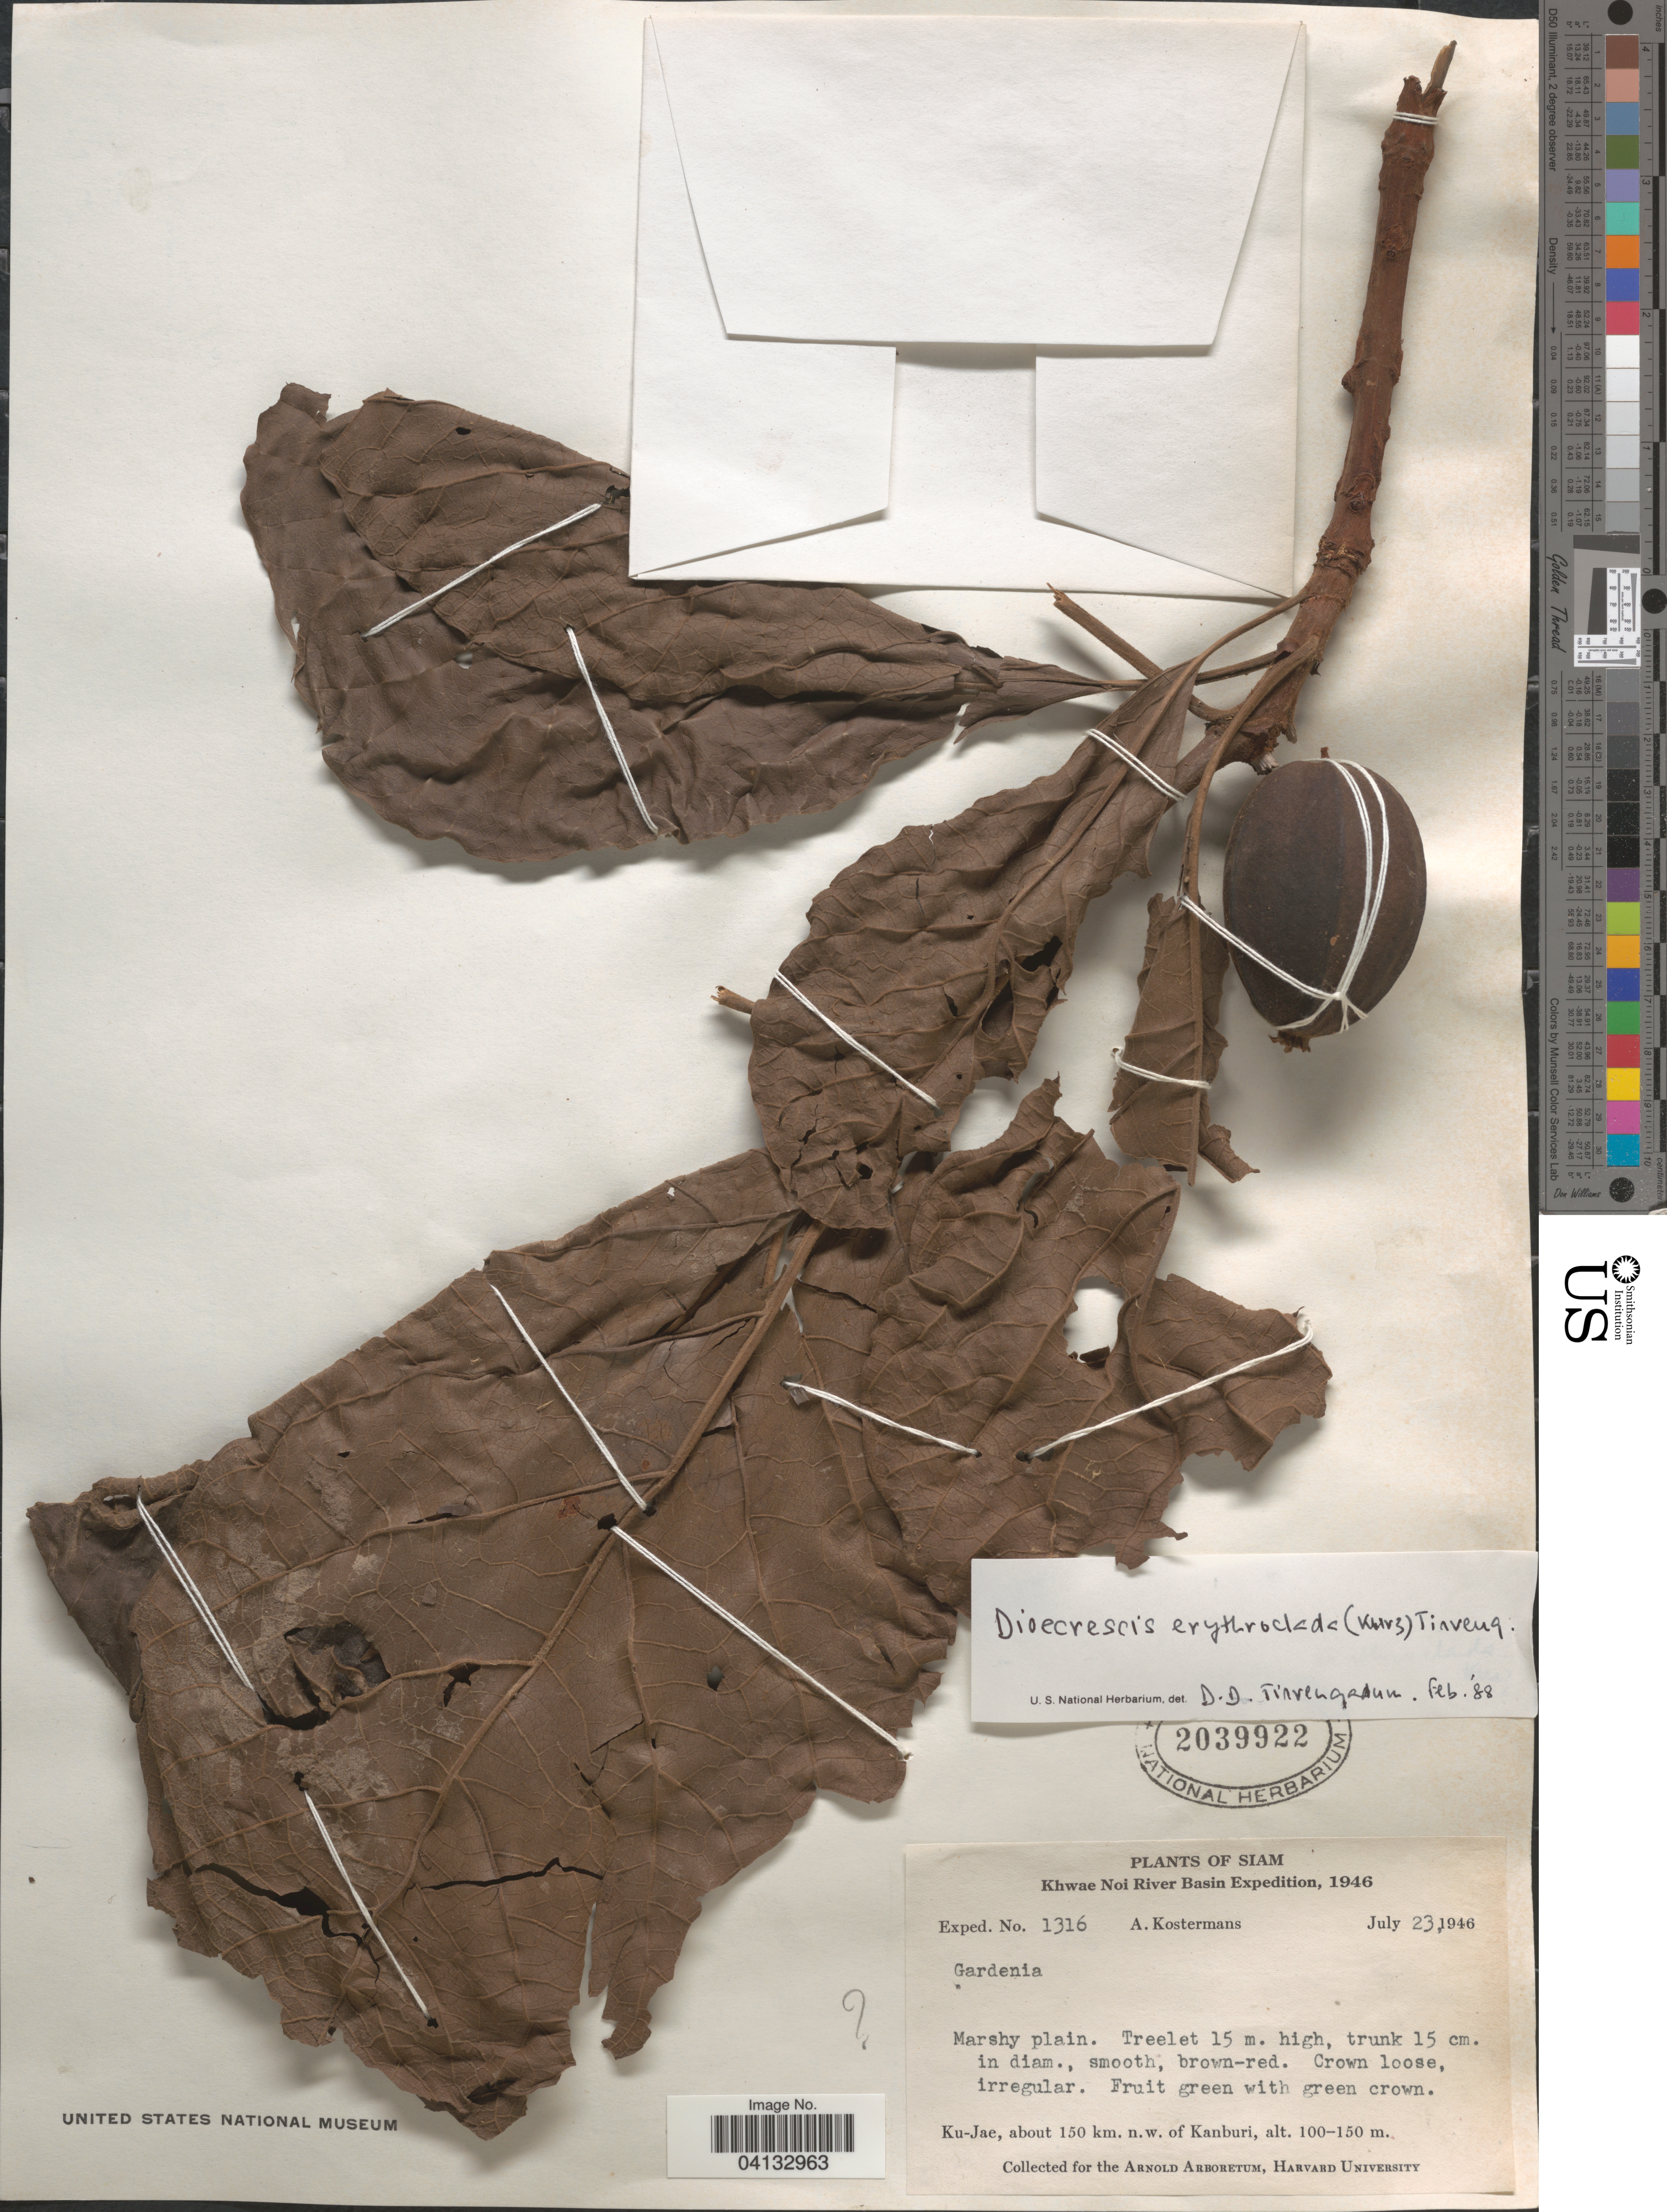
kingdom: Plantae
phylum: Tracheophyta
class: Magnoliopsida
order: Gentianales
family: Rubiaceae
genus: Dioecrescis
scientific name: Dioecrescis erythroclada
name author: (Kurz) Tirveng.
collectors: A. J. G. Kostermans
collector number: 1316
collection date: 1946-07-23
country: Thailand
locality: Khwae Noi River Basin Expedition, 1946. Ku-Jae, about 150 km. n.w. of Kanburi.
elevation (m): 100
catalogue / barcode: US 2039922